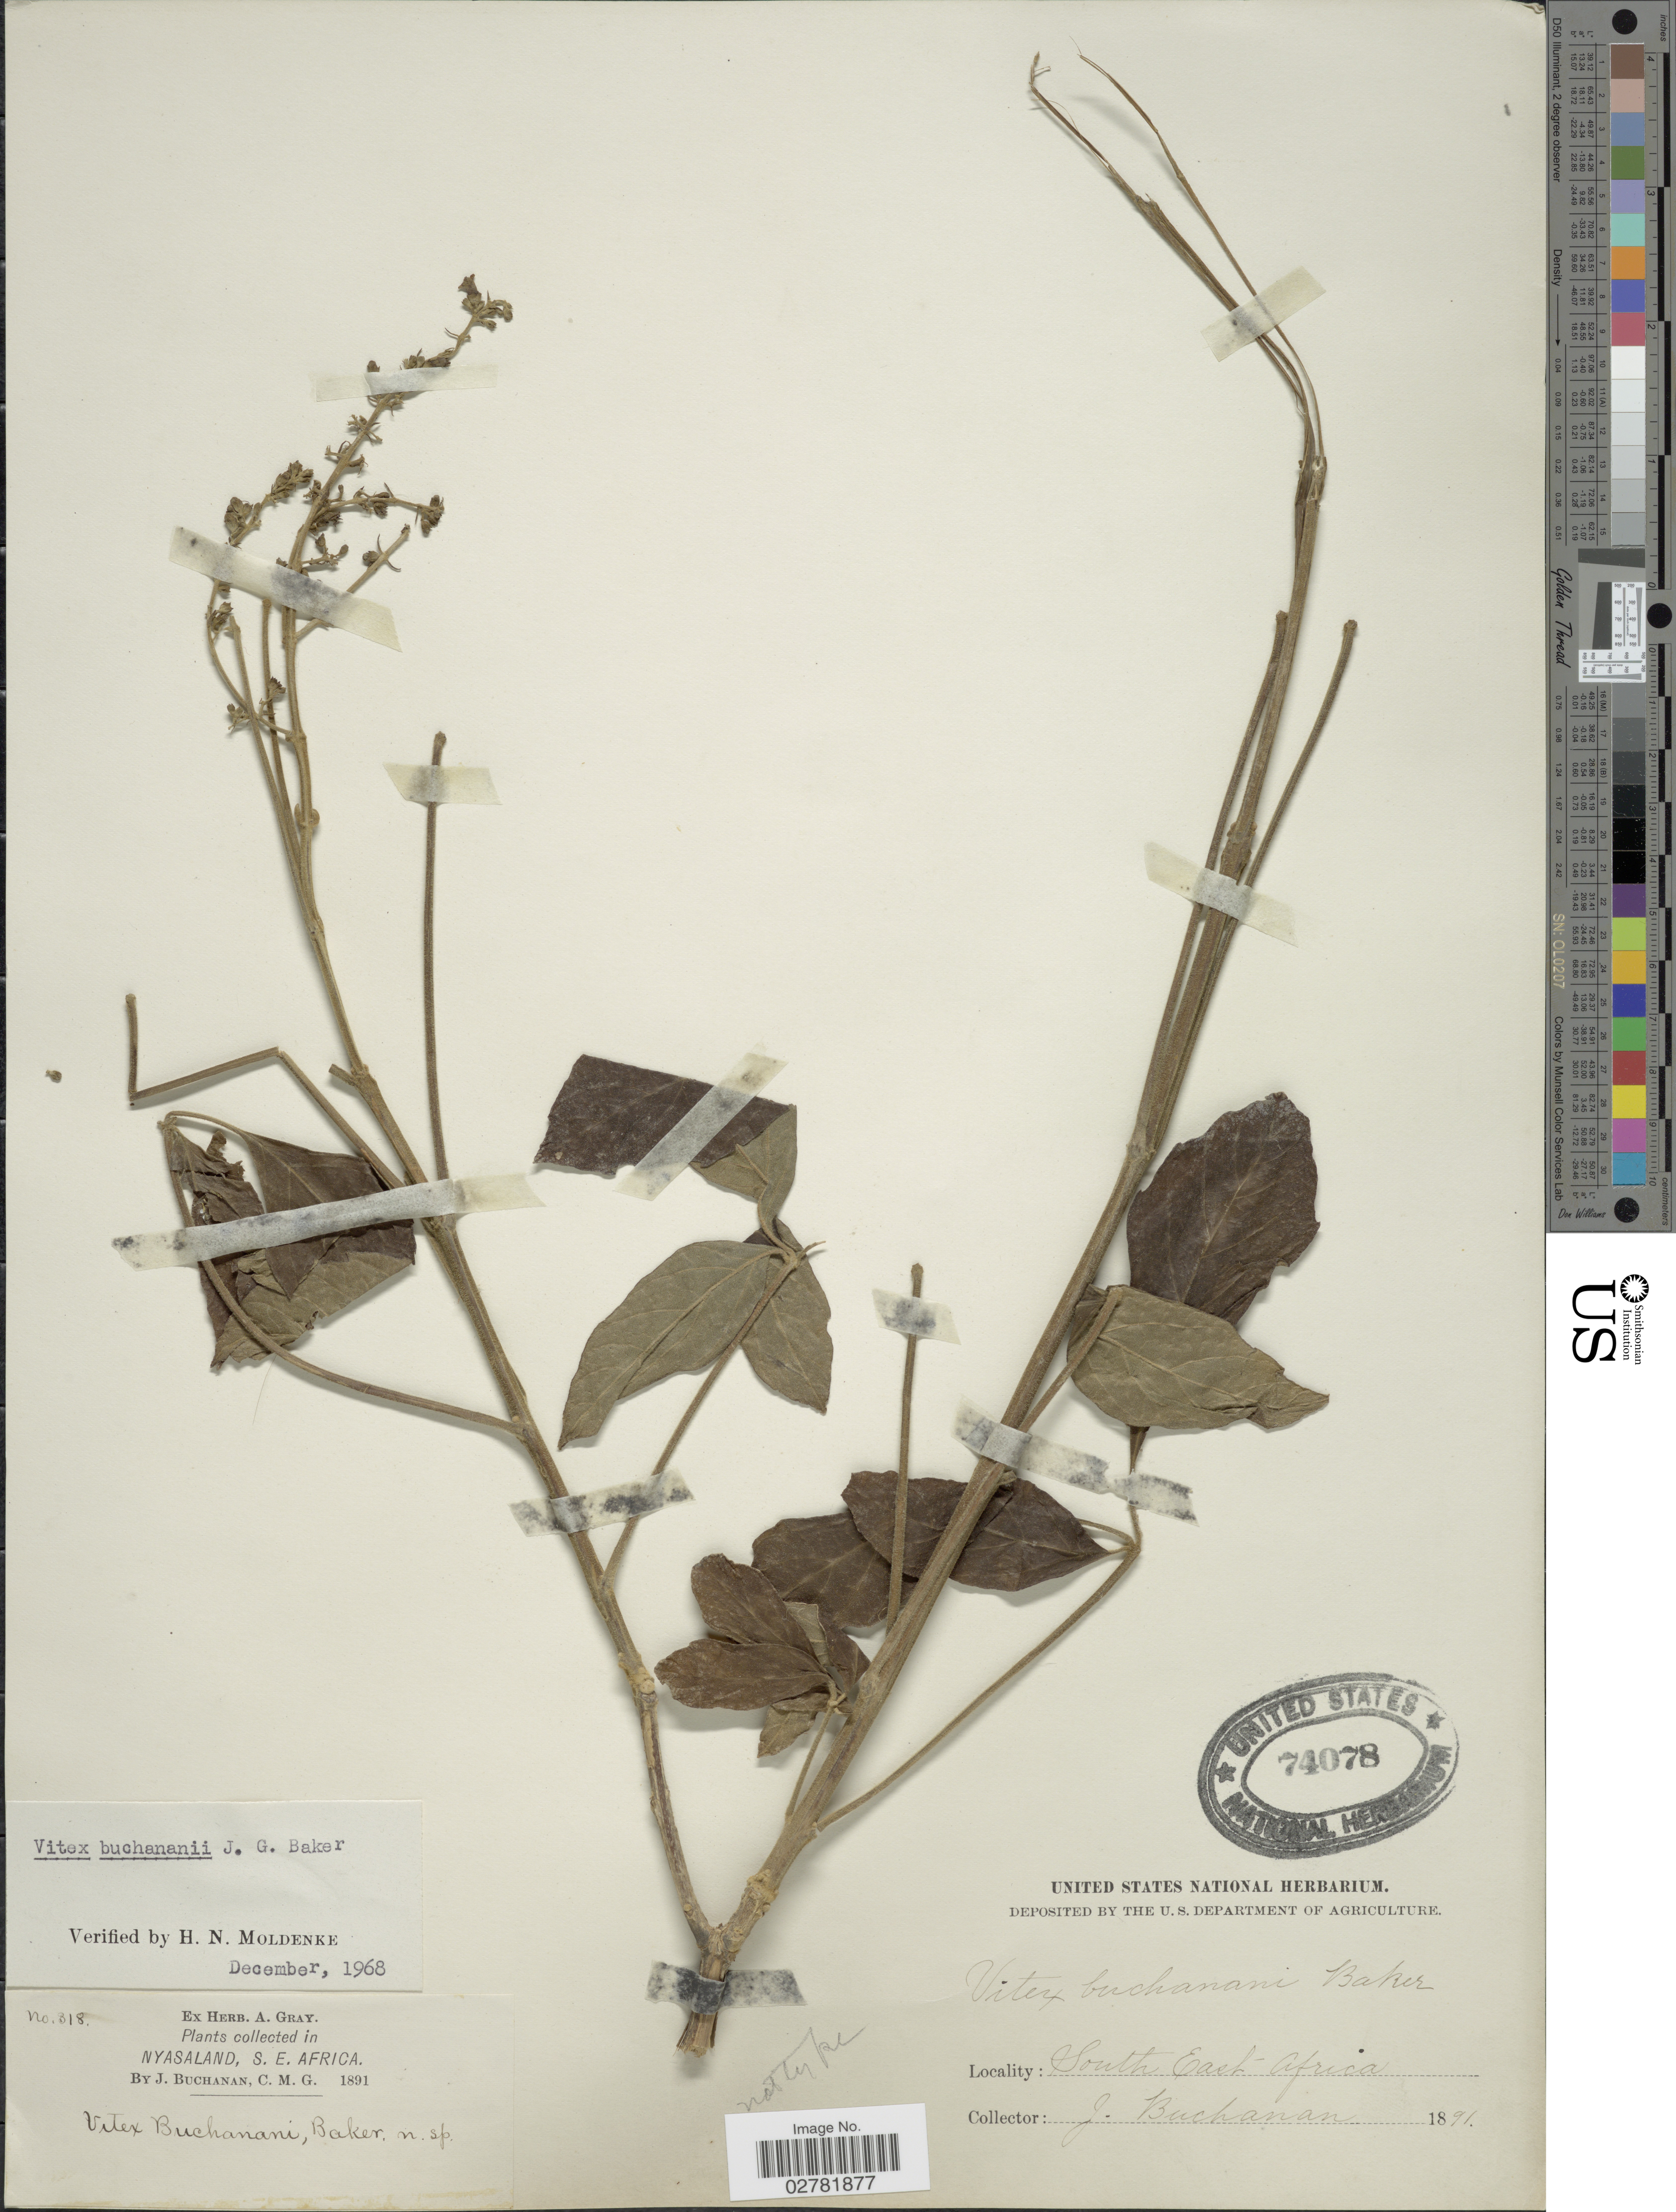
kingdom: Plantae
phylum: Tracheophyta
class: Magnoliopsida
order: Lamiales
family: Lamiaceae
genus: Vitex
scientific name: Vitex buchananii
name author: ex Gürke in Engl.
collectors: J. Buchanan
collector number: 318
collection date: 1891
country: Malawi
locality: Nyasaland, South East Africa.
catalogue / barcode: US 74078